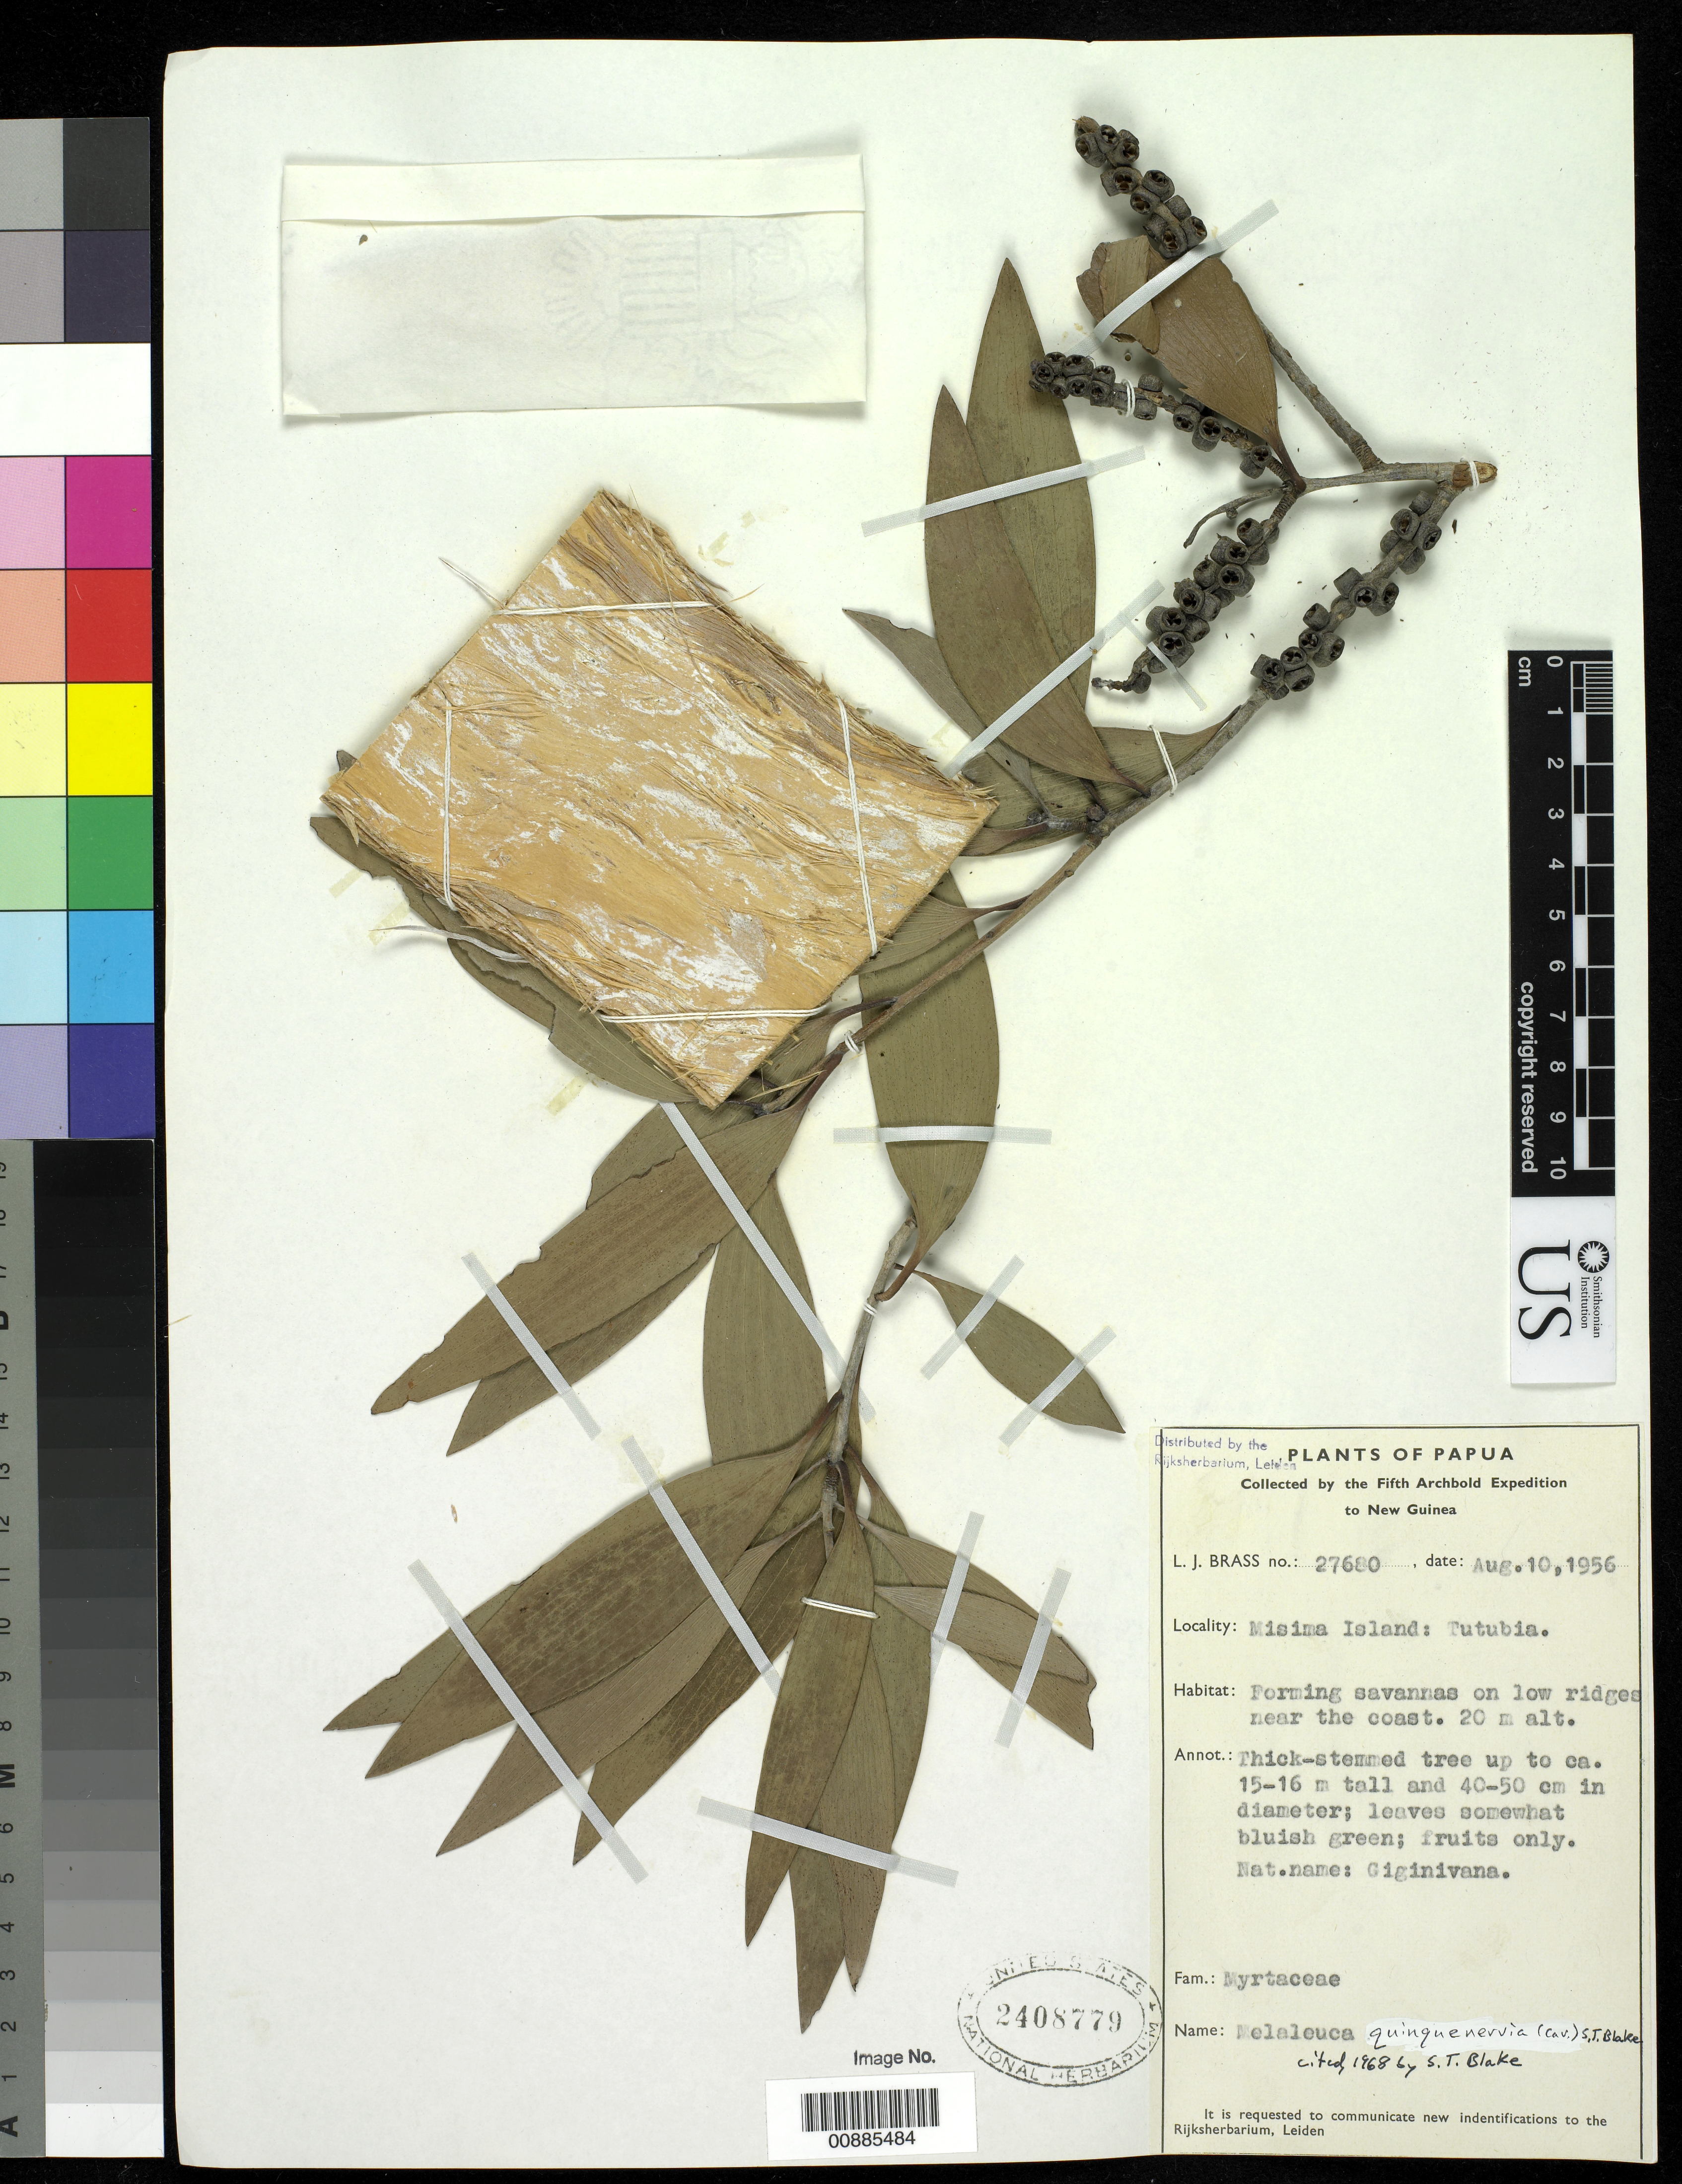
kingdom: Plantae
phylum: Tracheophyta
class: Magnoliopsida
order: Myrtales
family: Myrtaceae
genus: Melaleuca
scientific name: Melaleuca quinquenervia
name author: (Cav.) S.T. Blake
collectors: L. J. Brass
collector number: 27680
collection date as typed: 10 Aug 1956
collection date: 1956-08-10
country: Papua New Guinea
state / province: Milne Bay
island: Misima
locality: Tutubia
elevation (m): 20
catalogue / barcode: US 2408779